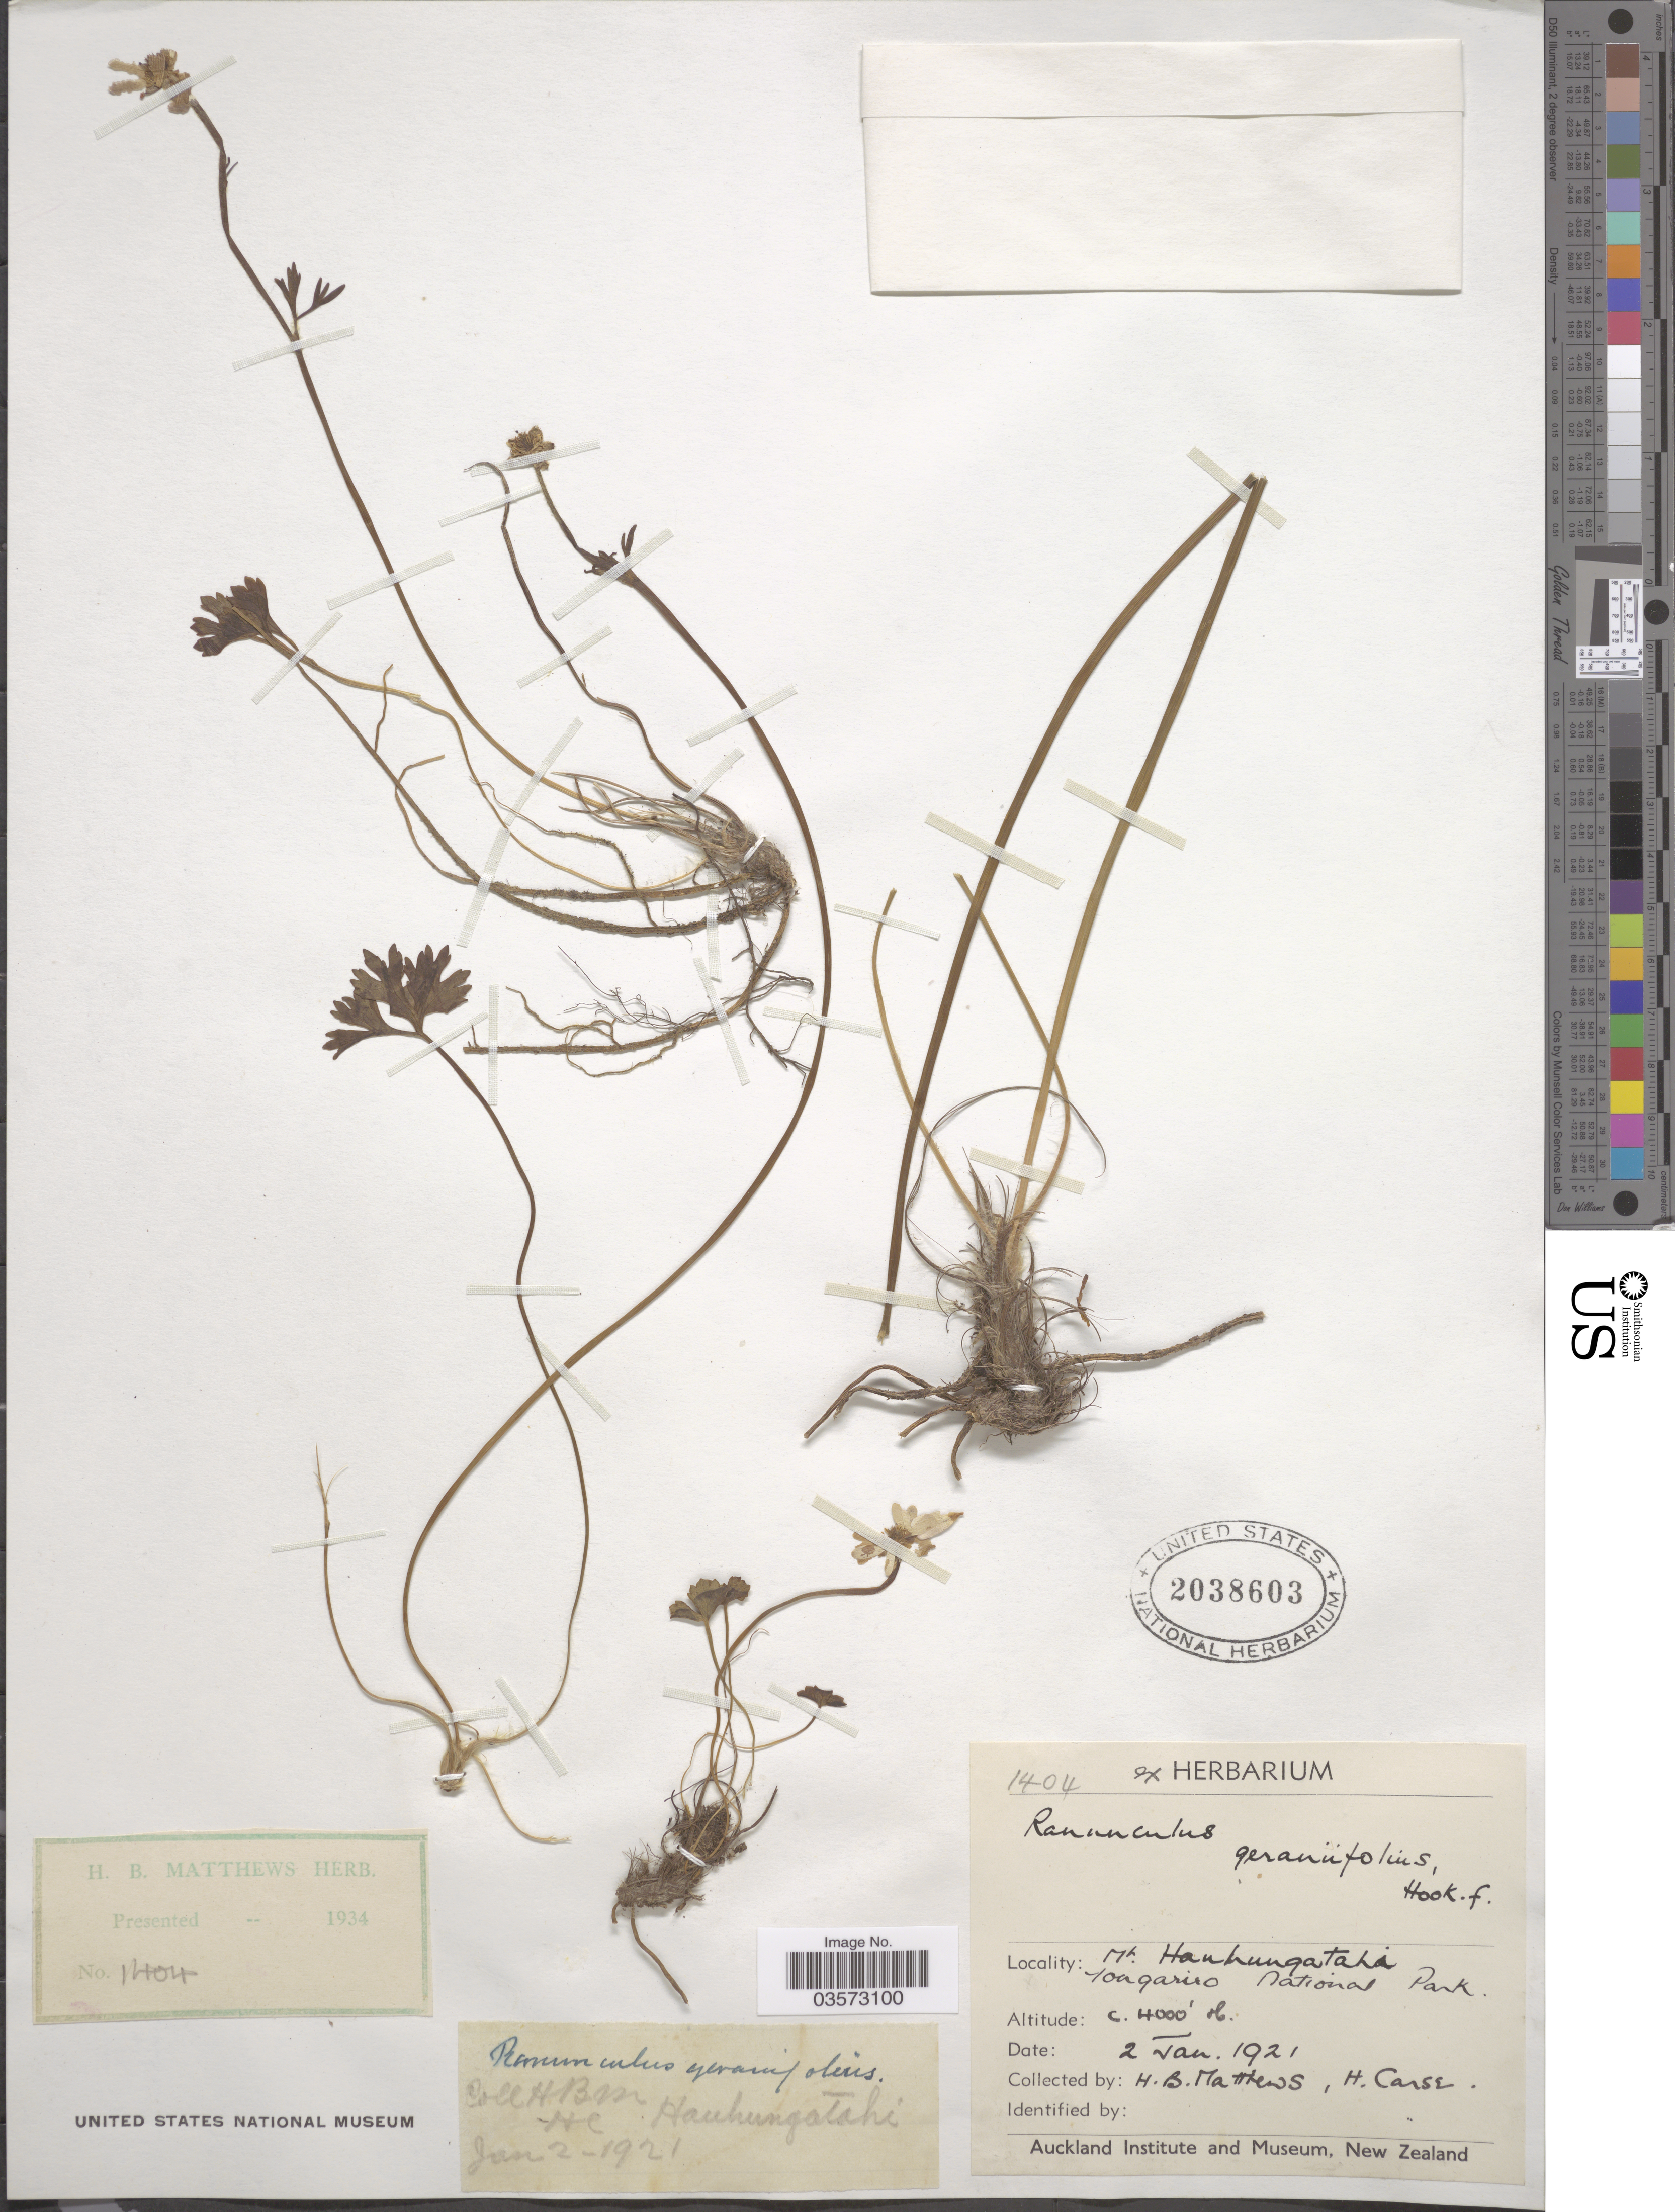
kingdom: Plantae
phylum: Tracheophyta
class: Magnoliopsida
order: Ranunculales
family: Ranunculaceae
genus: Ranunculus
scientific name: Ranunculus geraniifolius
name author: Hayata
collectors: H. B. Matthews & H. Carse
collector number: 1404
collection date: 1921-01-02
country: New Zealand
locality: Mt. Hanhungatahi tongariro National Park.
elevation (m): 4000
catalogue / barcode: US 2038603